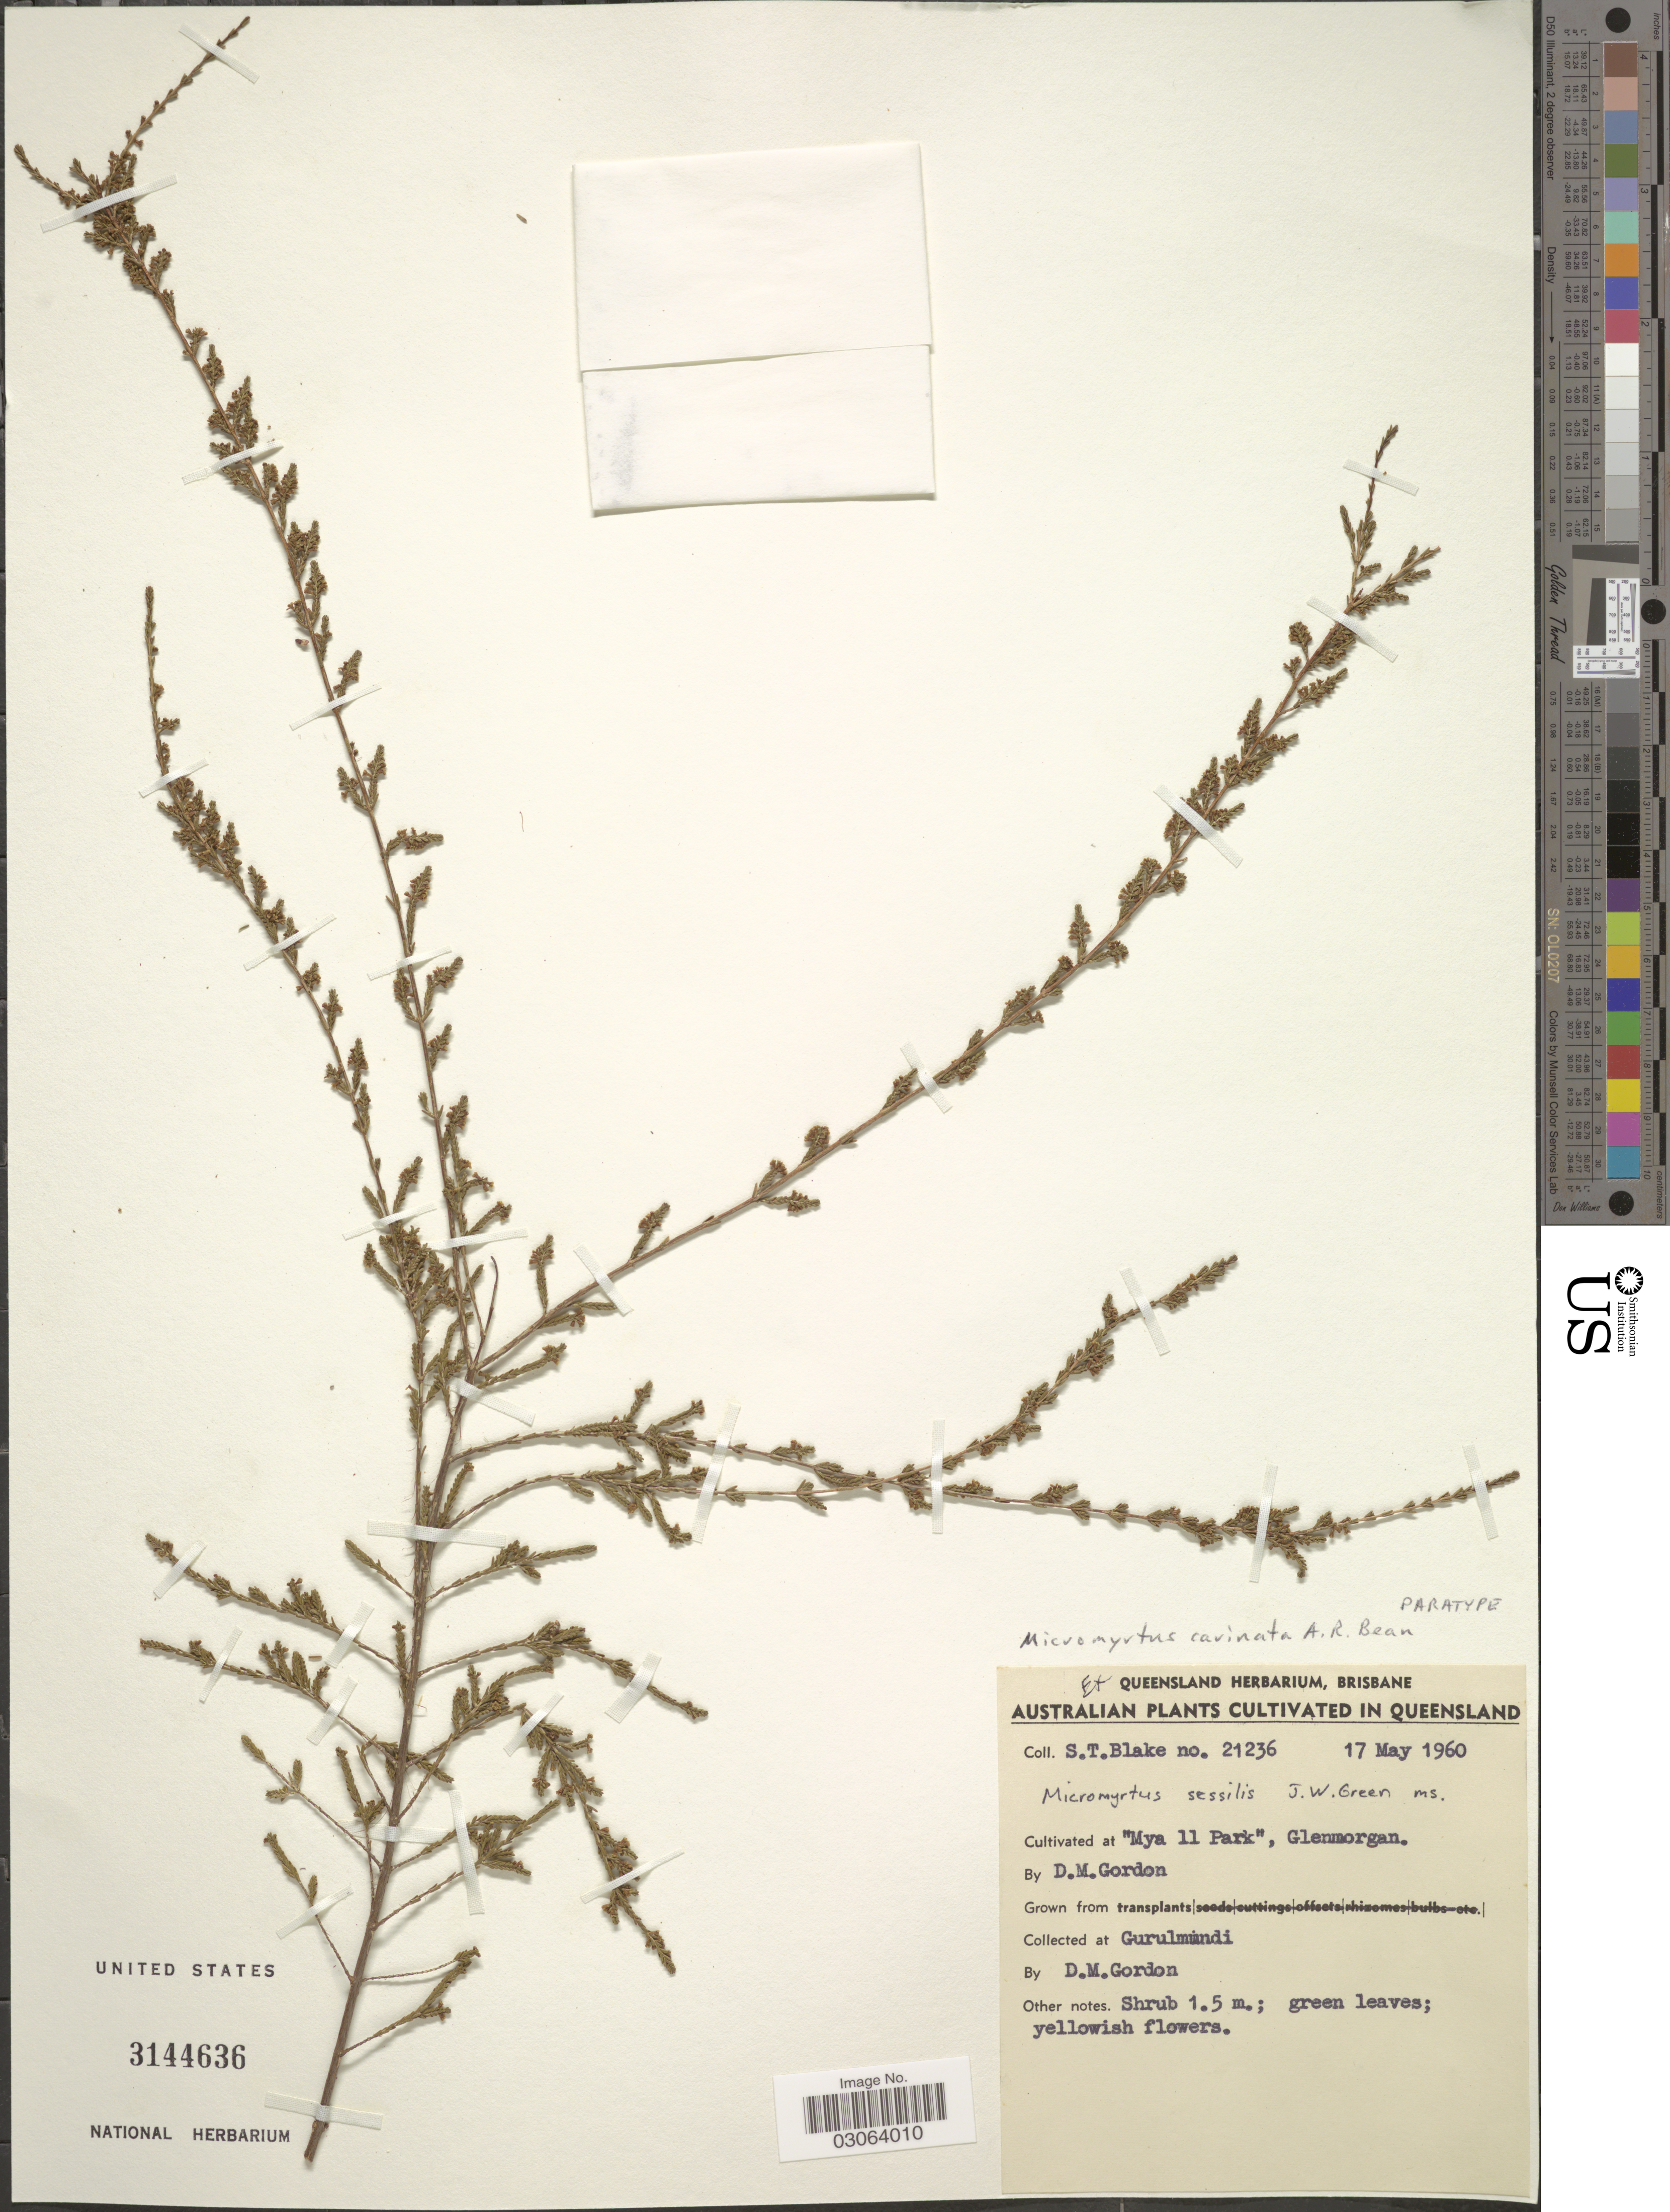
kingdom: Plantae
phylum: Tracheophyta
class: Magnoliopsida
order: Myrtales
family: Myrtaceae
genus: Micromyrtus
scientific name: Micromyrtus carinata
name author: A.R. Bean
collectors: S. T. Blake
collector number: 21236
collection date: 1960-05-17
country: Australia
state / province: Queensland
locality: Myall Park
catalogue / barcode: US 3144636